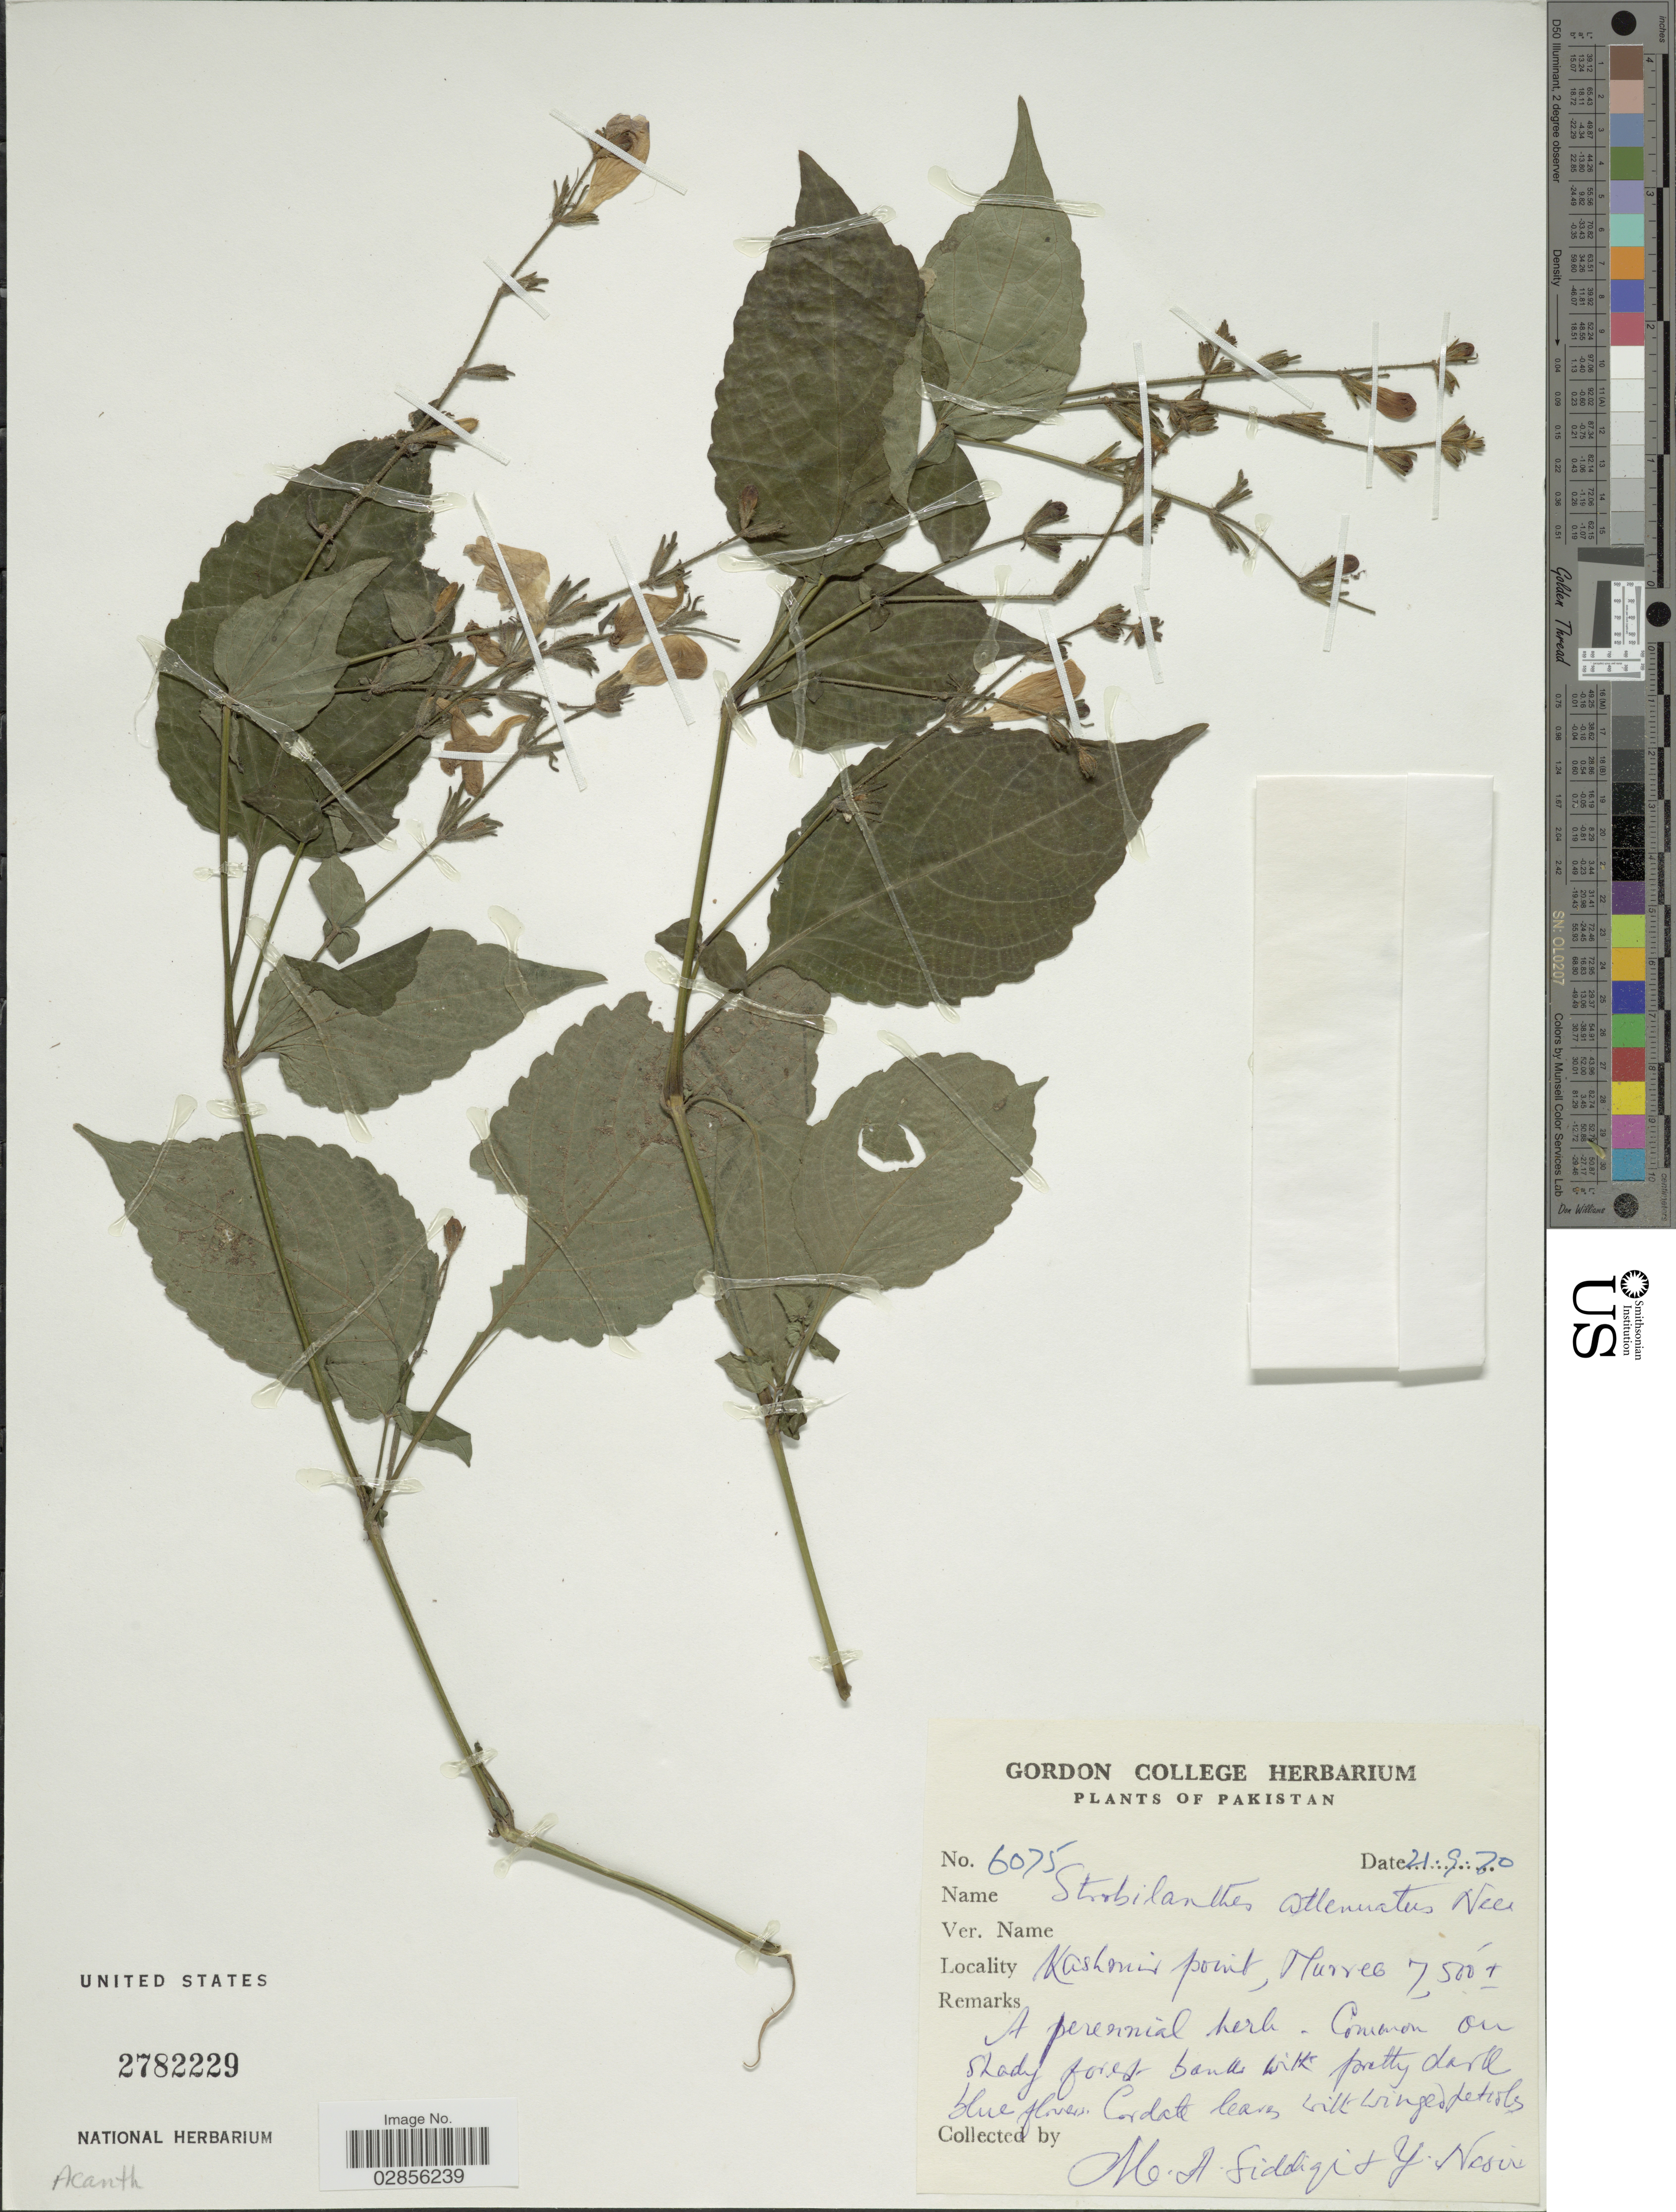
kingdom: Plantae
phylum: Tracheophyta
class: Magnoliopsida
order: Lamiales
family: Acanthaceae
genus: Strobilanthes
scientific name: Strobilanthes attenuata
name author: (Wall. ex Nees) Jacq. ex Nees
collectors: M. Siddiqi & Y. Nasir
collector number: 6075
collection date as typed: Transcribed d/m/y: 21/9/70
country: Pakistan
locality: Kashmir point, Murree.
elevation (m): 2286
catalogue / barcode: US 2782229